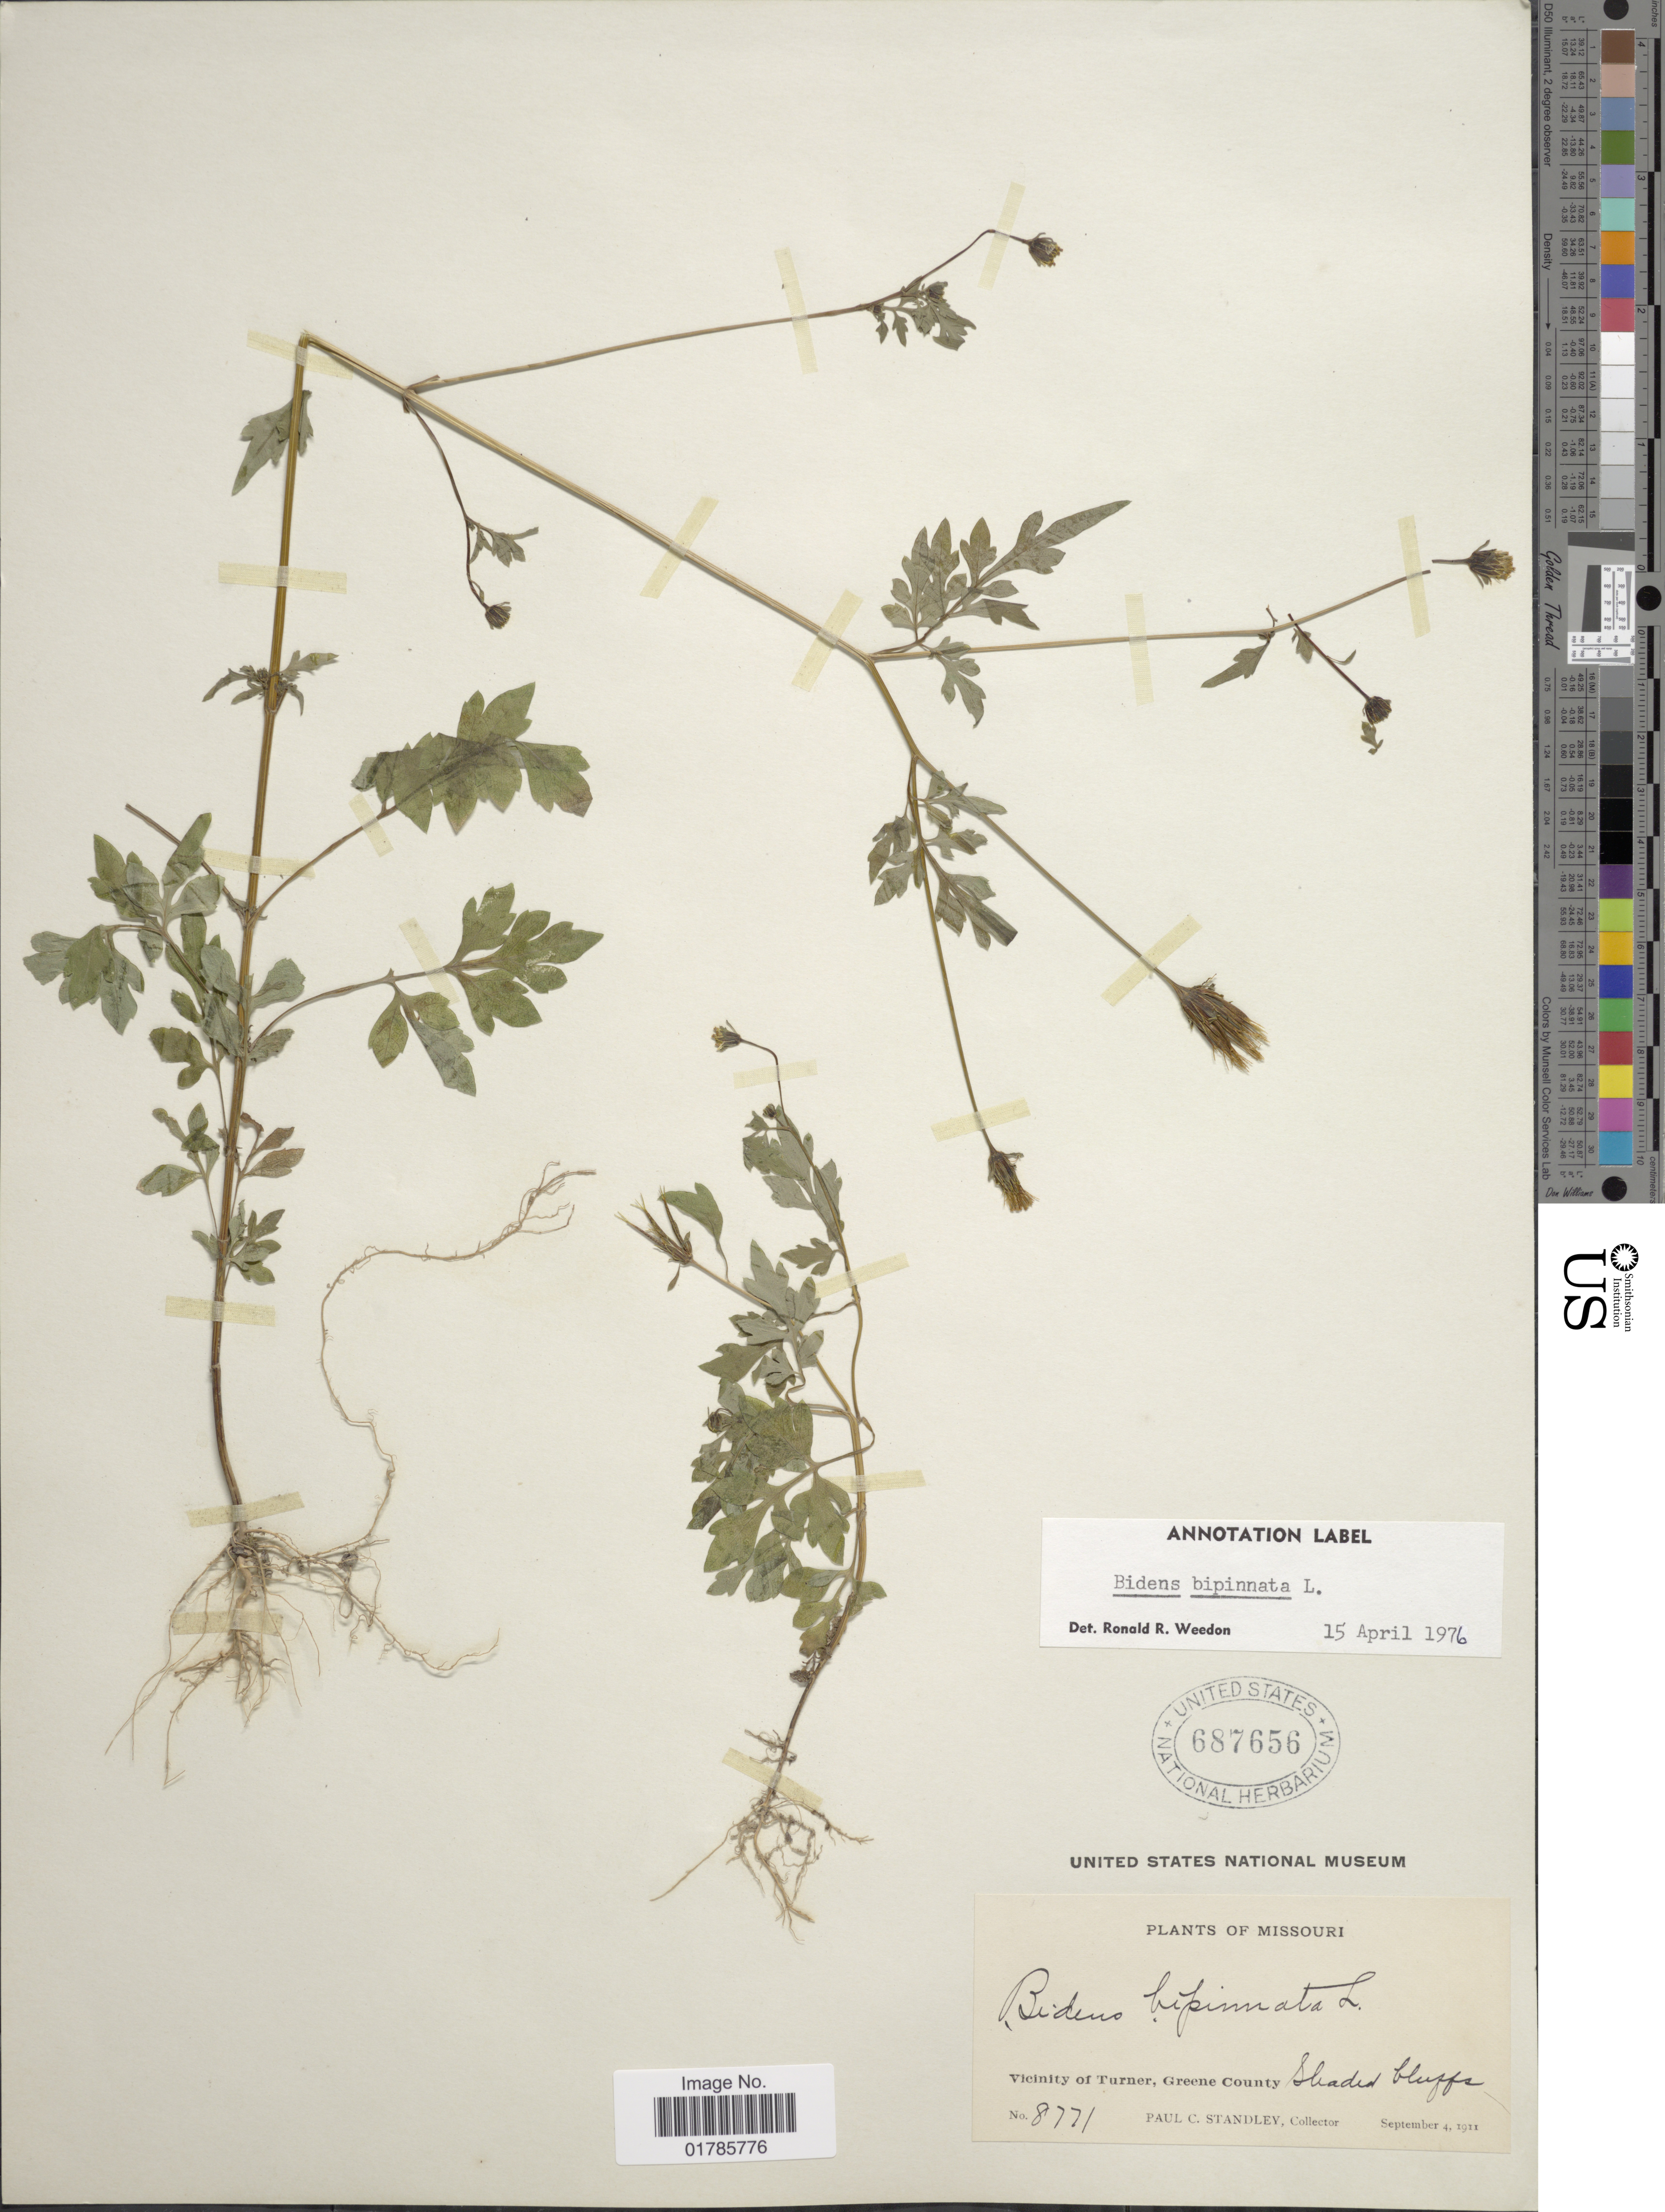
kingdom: Plantae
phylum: Tracheophyta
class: Magnoliopsida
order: Asterales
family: Asteraceae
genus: Bidens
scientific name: Bidens bipinnata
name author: L.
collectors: P. C. Standley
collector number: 8771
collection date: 1911-09-04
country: United States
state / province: Mississippi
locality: Vicinity of Turner, Greene County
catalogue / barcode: US 687656